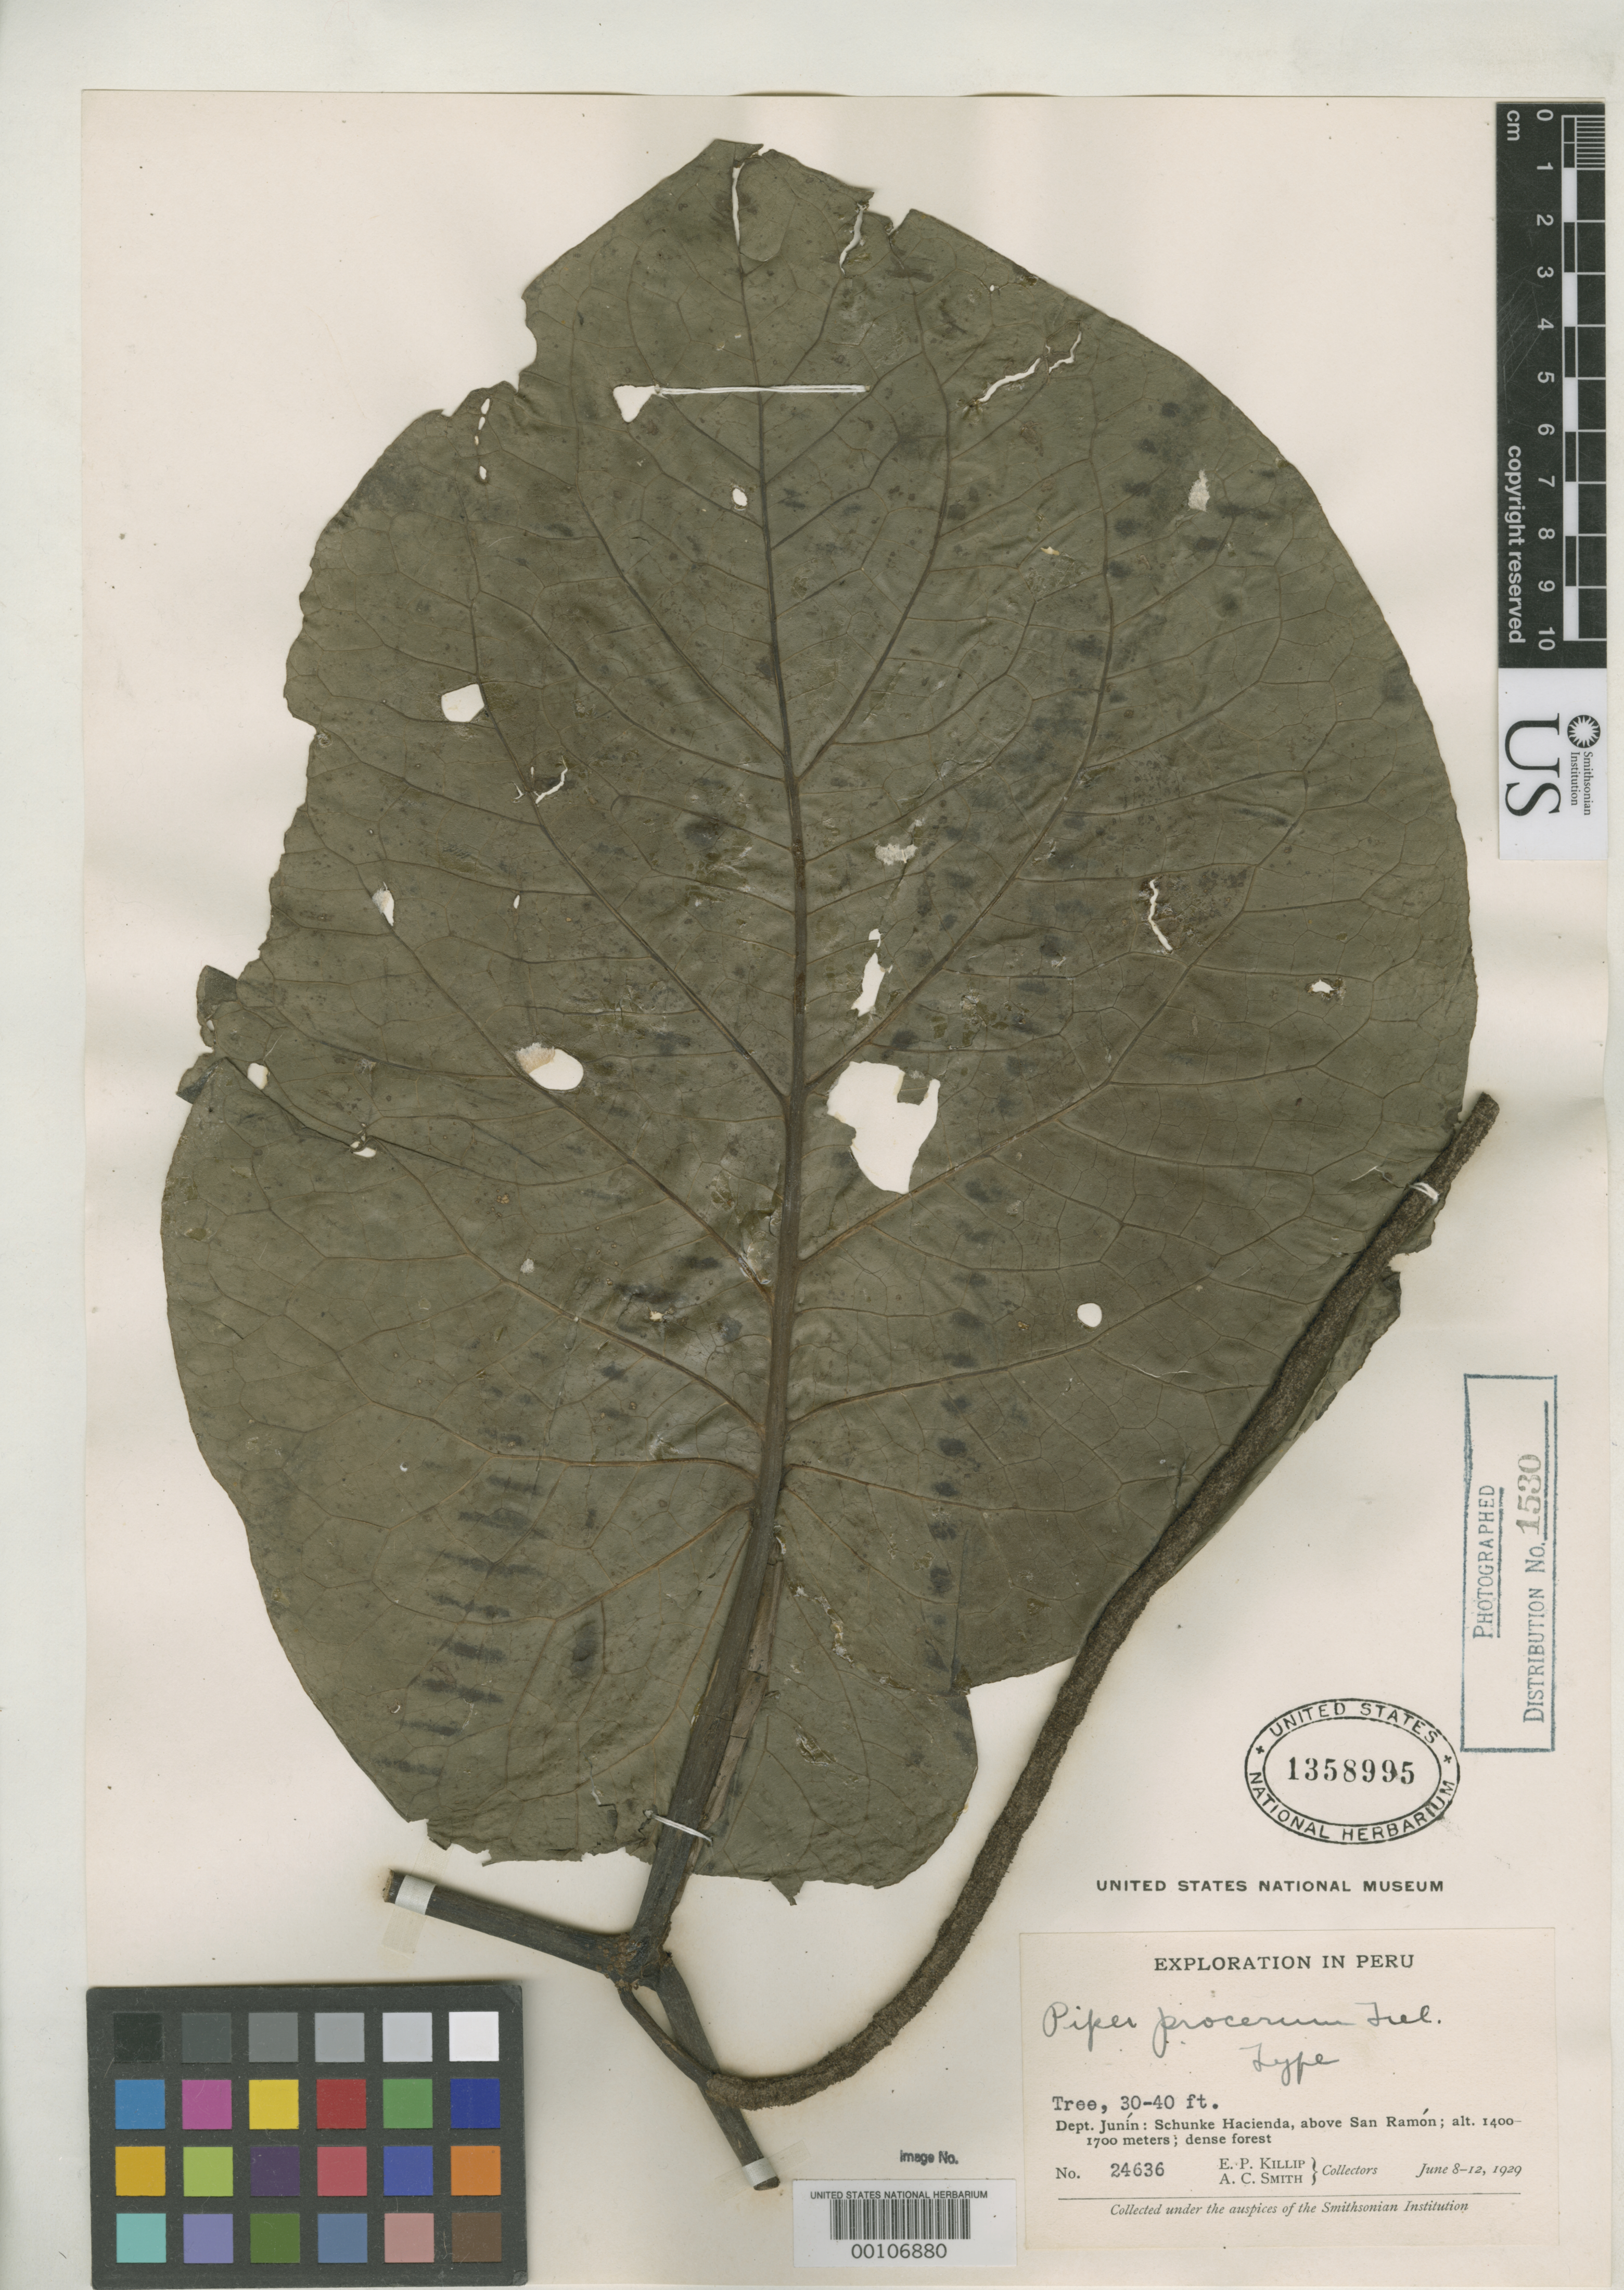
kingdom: Plantae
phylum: Tracheophyta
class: Magnoliopsida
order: Piperales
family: Piperaceae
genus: Piper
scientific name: Piper procerum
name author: Trel. in J.F. Macbr.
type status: Holotype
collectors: E. P. Killip & A. C. Smith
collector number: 24636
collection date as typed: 08 Jun 1929 to 12 Jun 1929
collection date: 1929-06-08/1929-06-12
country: Peru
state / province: Junín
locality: Schunke Hacienda.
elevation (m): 1400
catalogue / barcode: US 1358995